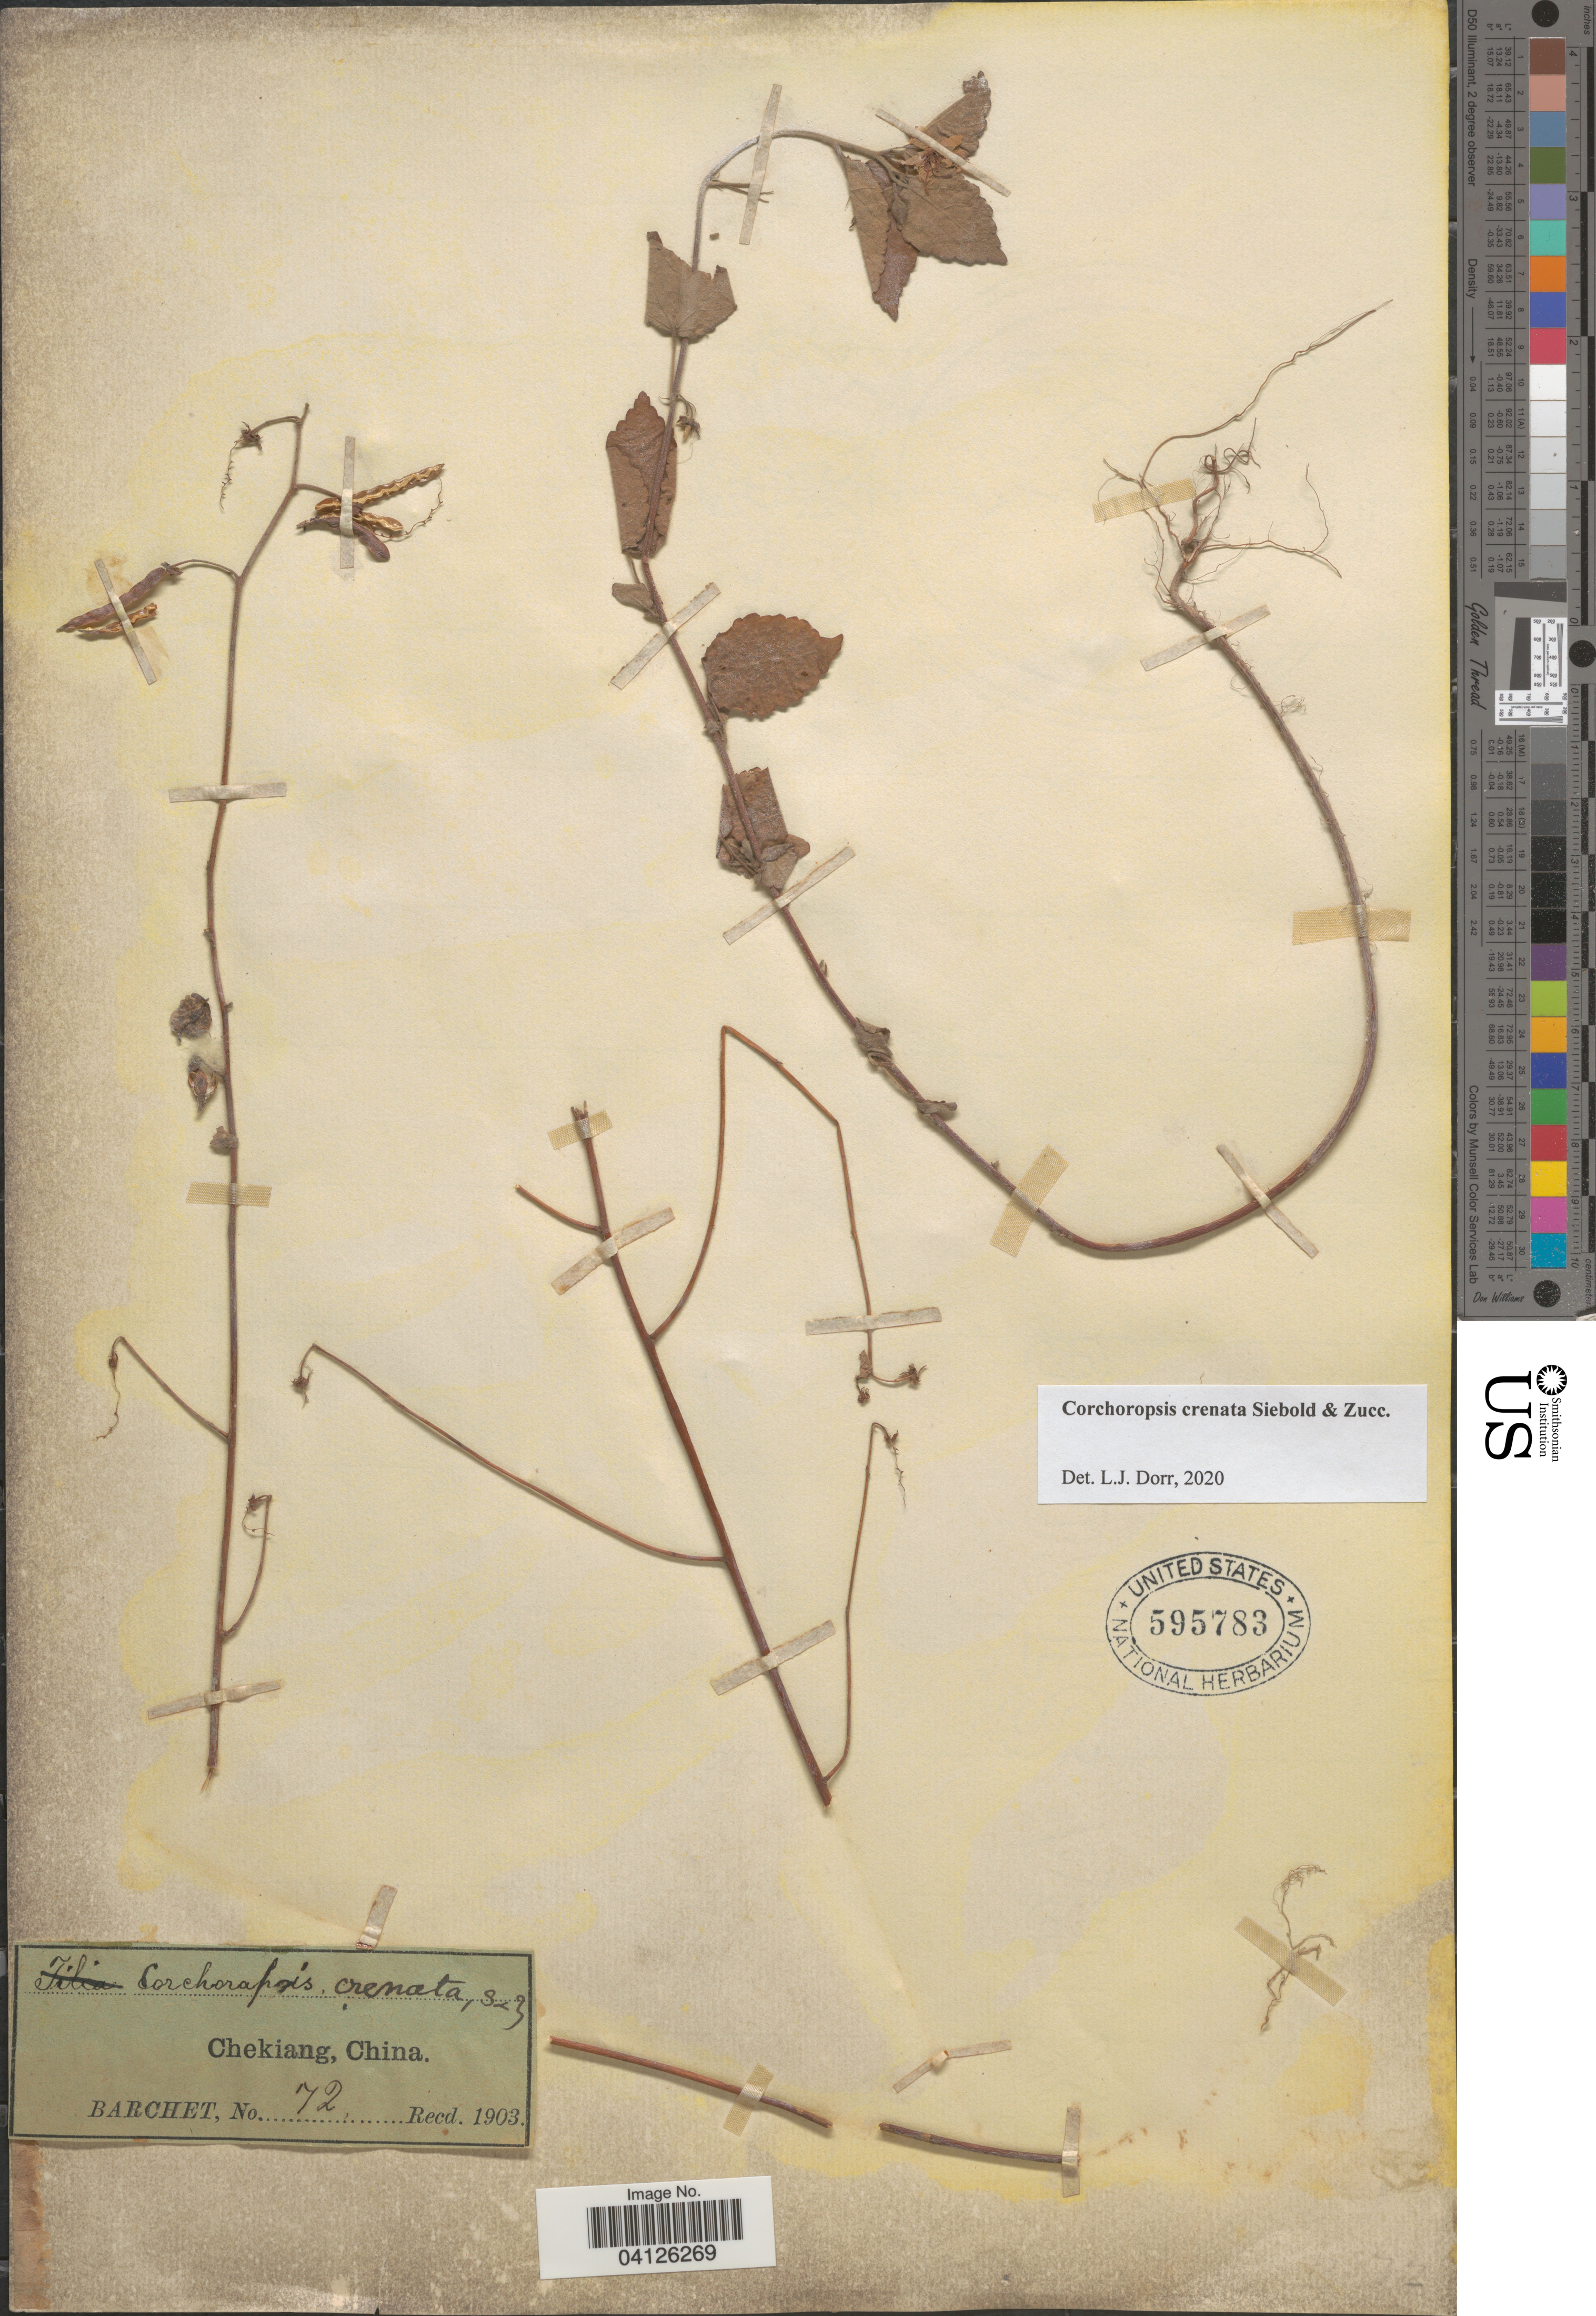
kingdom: Plantae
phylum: Tracheophyta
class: Magnoliopsida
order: Malvales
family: Malvaceae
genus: Corchoropsis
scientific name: Corchoropsis crenata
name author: Siebold & Zucc.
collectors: Barchet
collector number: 72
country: China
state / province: Zhejiang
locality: Chekiang.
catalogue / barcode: US 595783